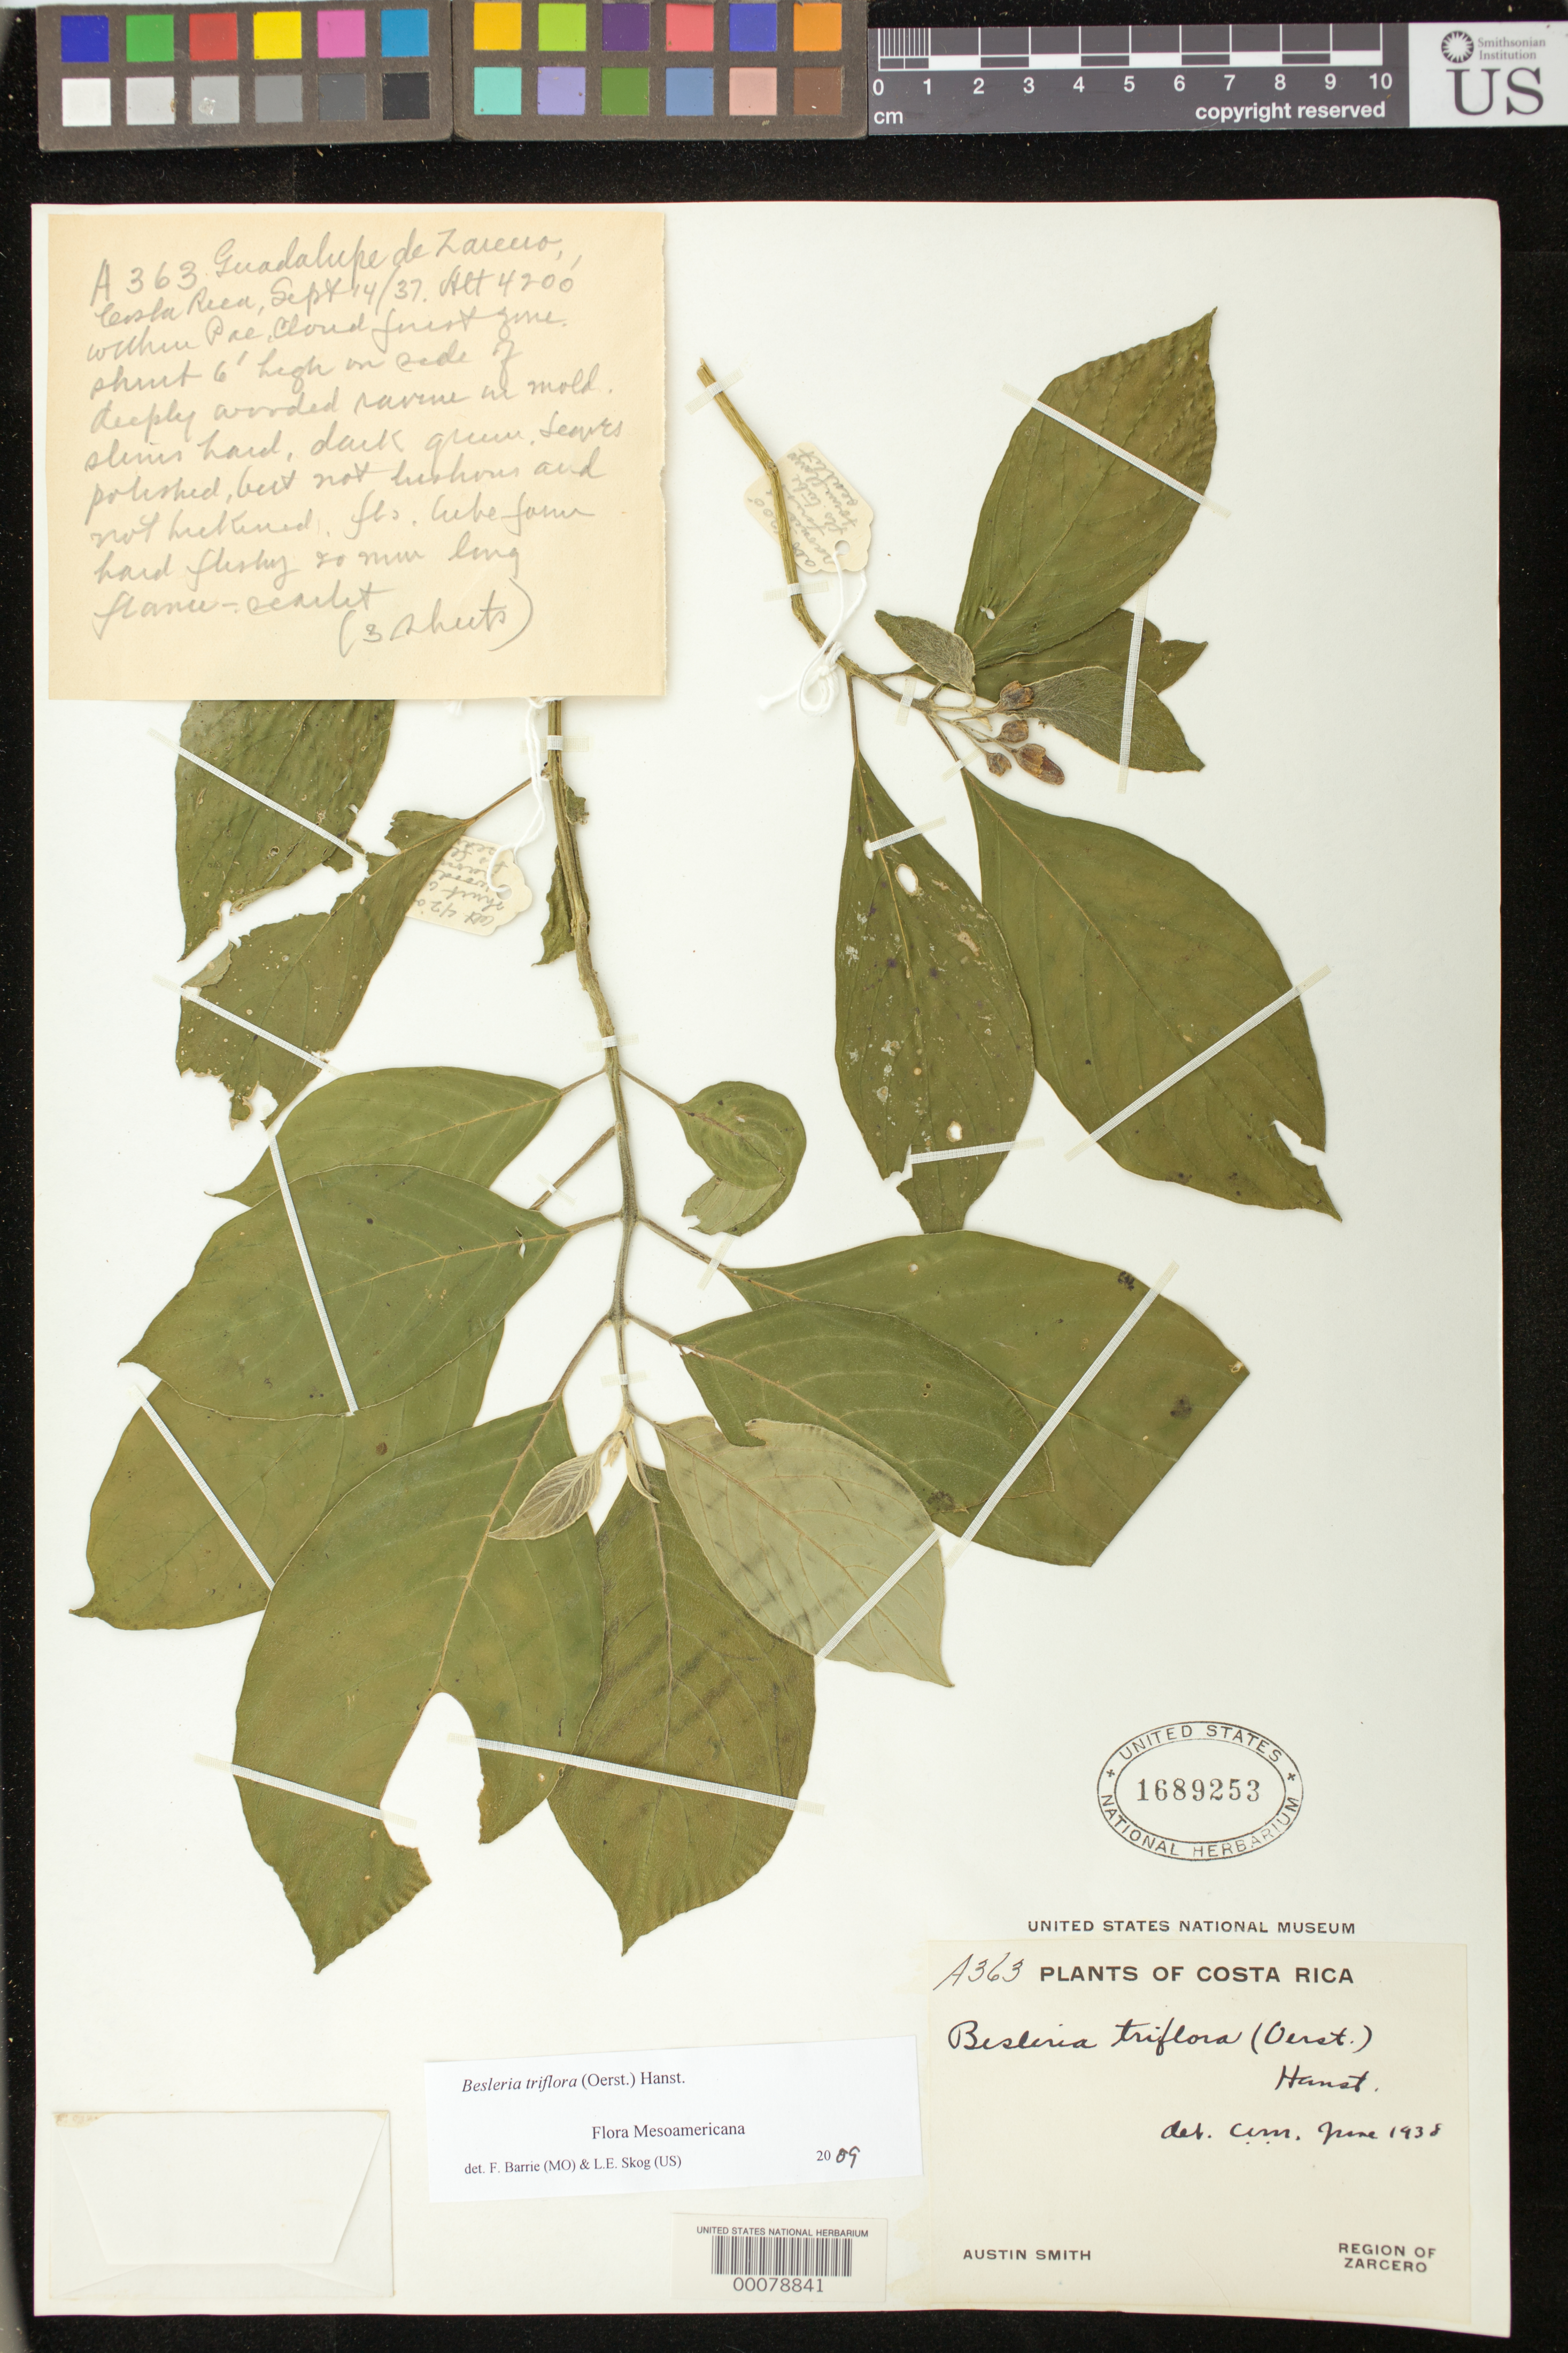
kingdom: Plantae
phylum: Tracheophyta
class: Magnoliopsida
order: Lamiales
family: Gesneriaceae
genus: Besleria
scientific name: Besleria triflora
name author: (Oerst.) Hanst.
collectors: Aust P. Smith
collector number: A 363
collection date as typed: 14 Sep 1937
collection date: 1937-09-14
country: Costa Rica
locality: Guadalupe de Zarcero, region of Zarcero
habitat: Pacific cloud forest zone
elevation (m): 1280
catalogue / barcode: US 1689253